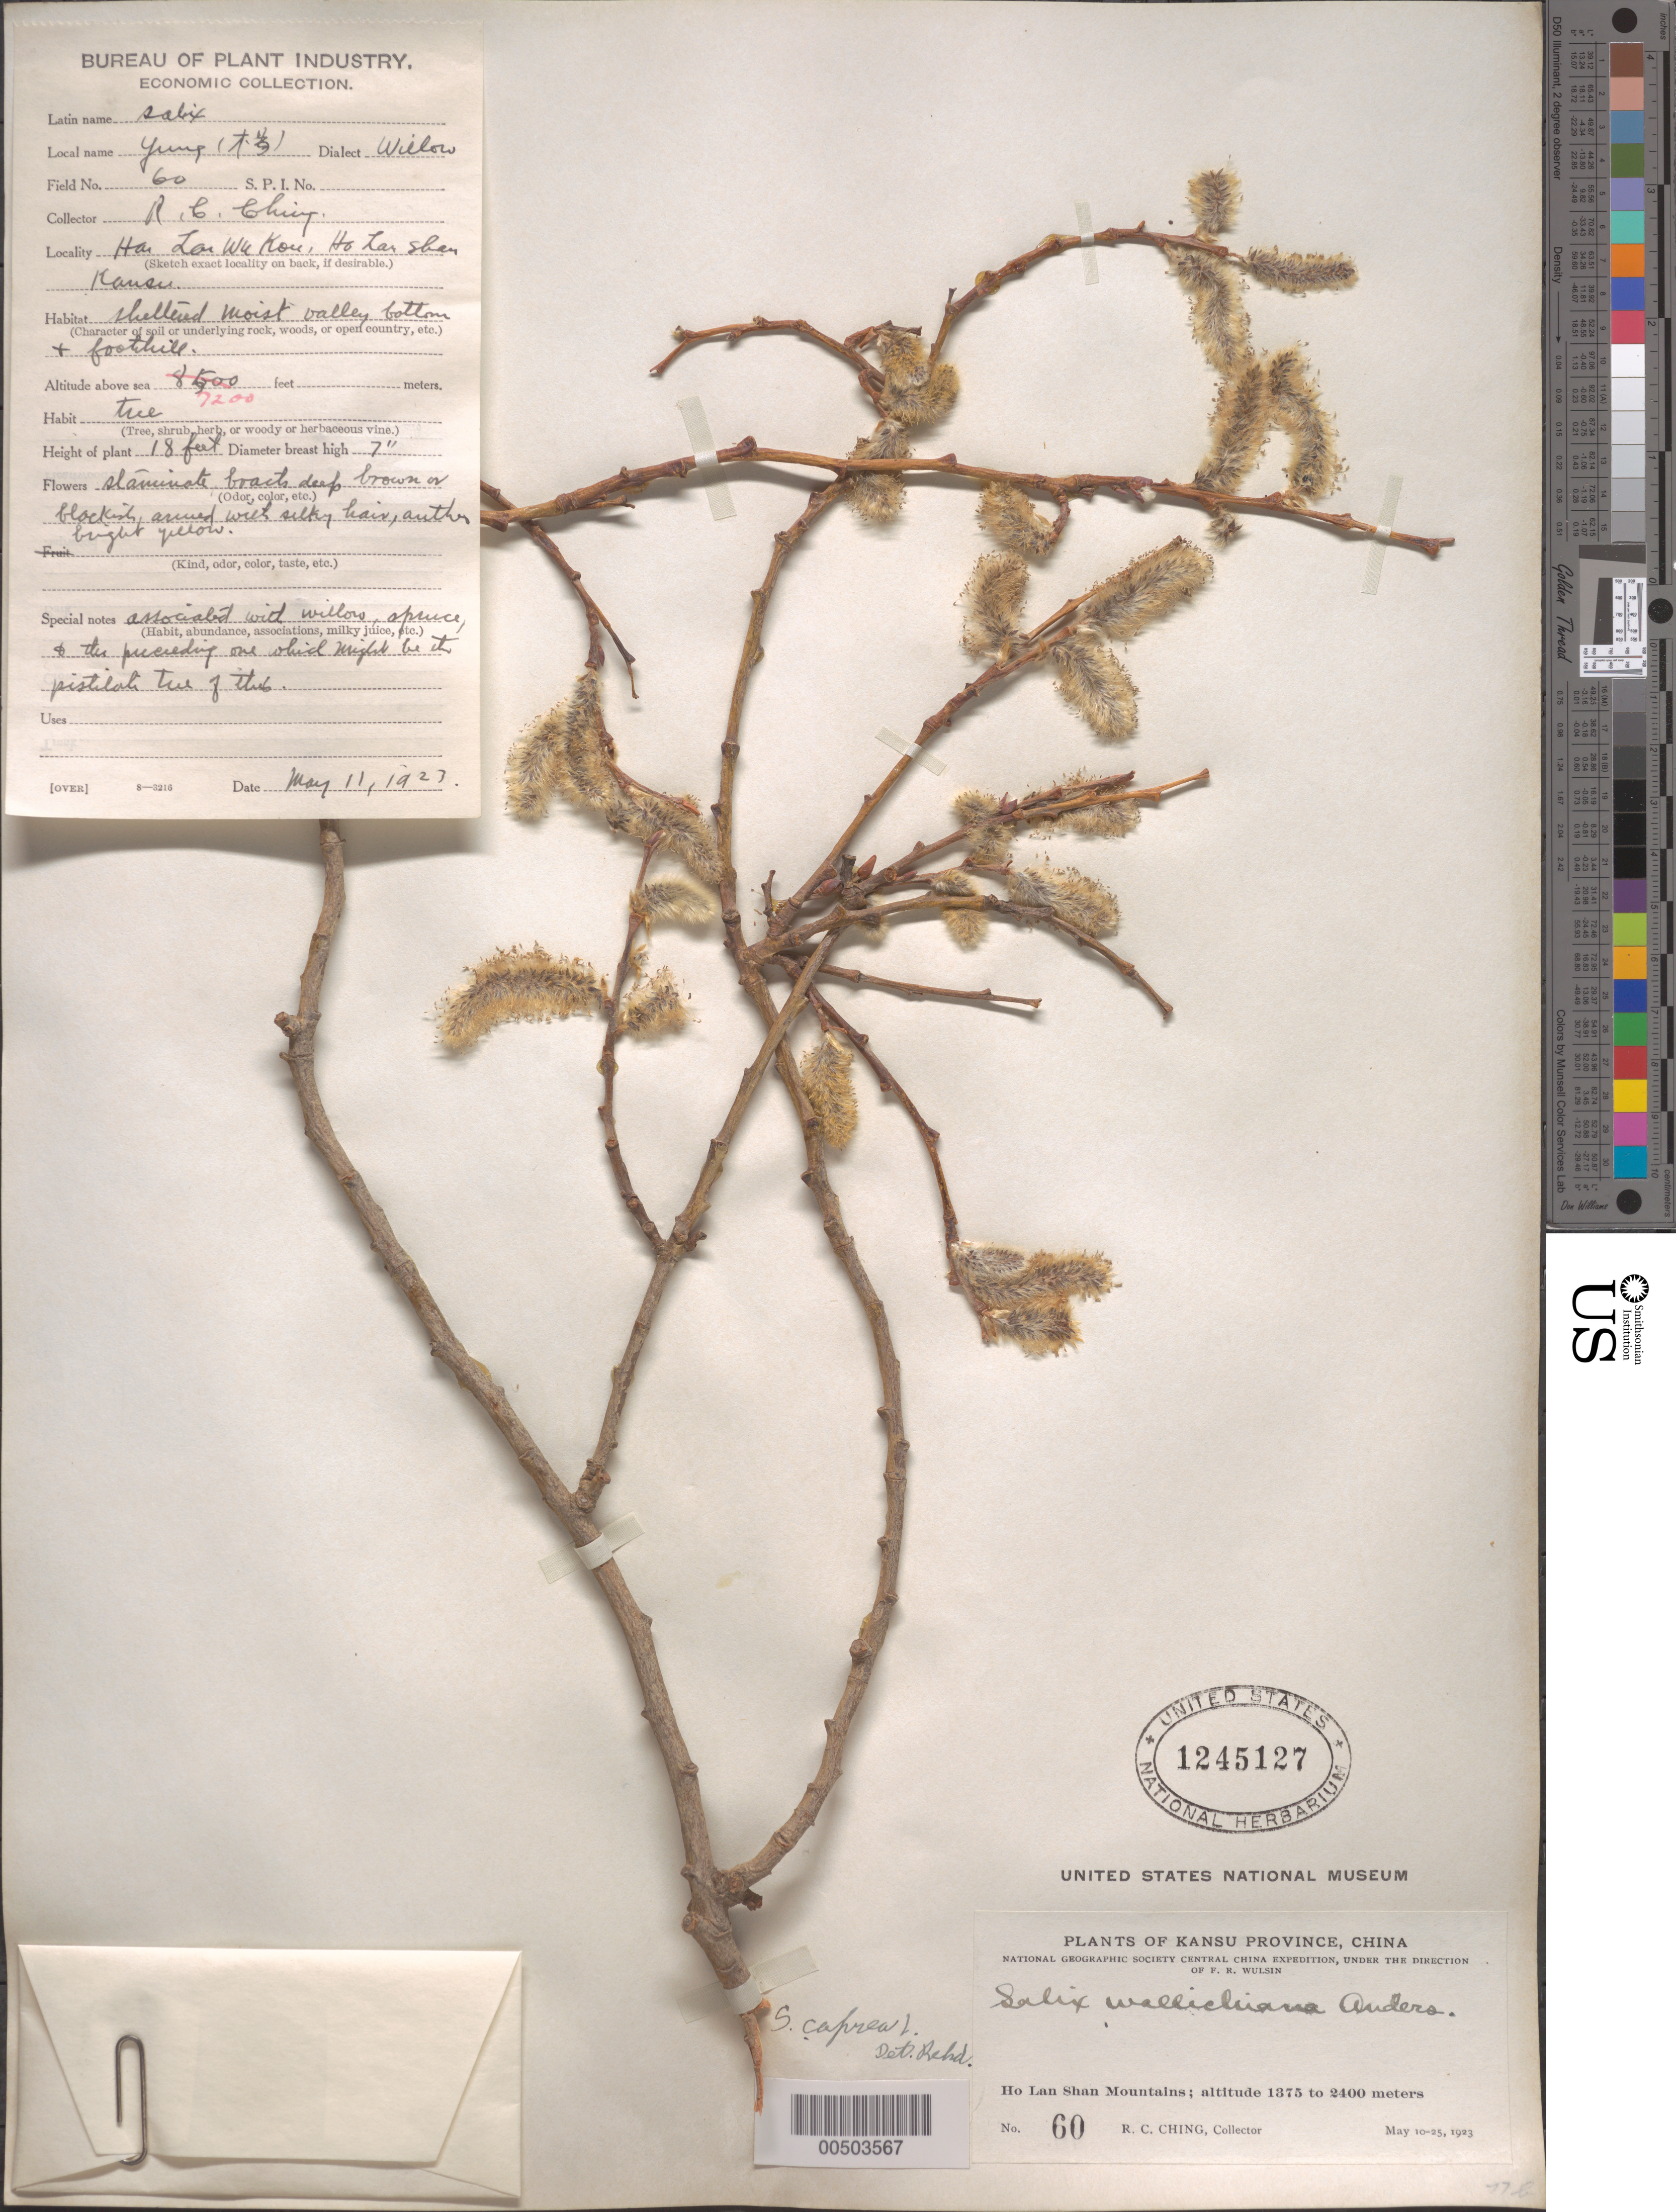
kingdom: Plantae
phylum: Tracheophyta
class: Magnoliopsida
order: Malpighiales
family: Salicaceae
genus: Salix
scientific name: Salix wallichiana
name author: Andersson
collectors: R. C. Ching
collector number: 60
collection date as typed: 11 May 1923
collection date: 1923-05-11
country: China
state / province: Gansu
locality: Ho Lan Shan Mountains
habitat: Tree 18 ft.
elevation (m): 1357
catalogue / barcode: US 1245127